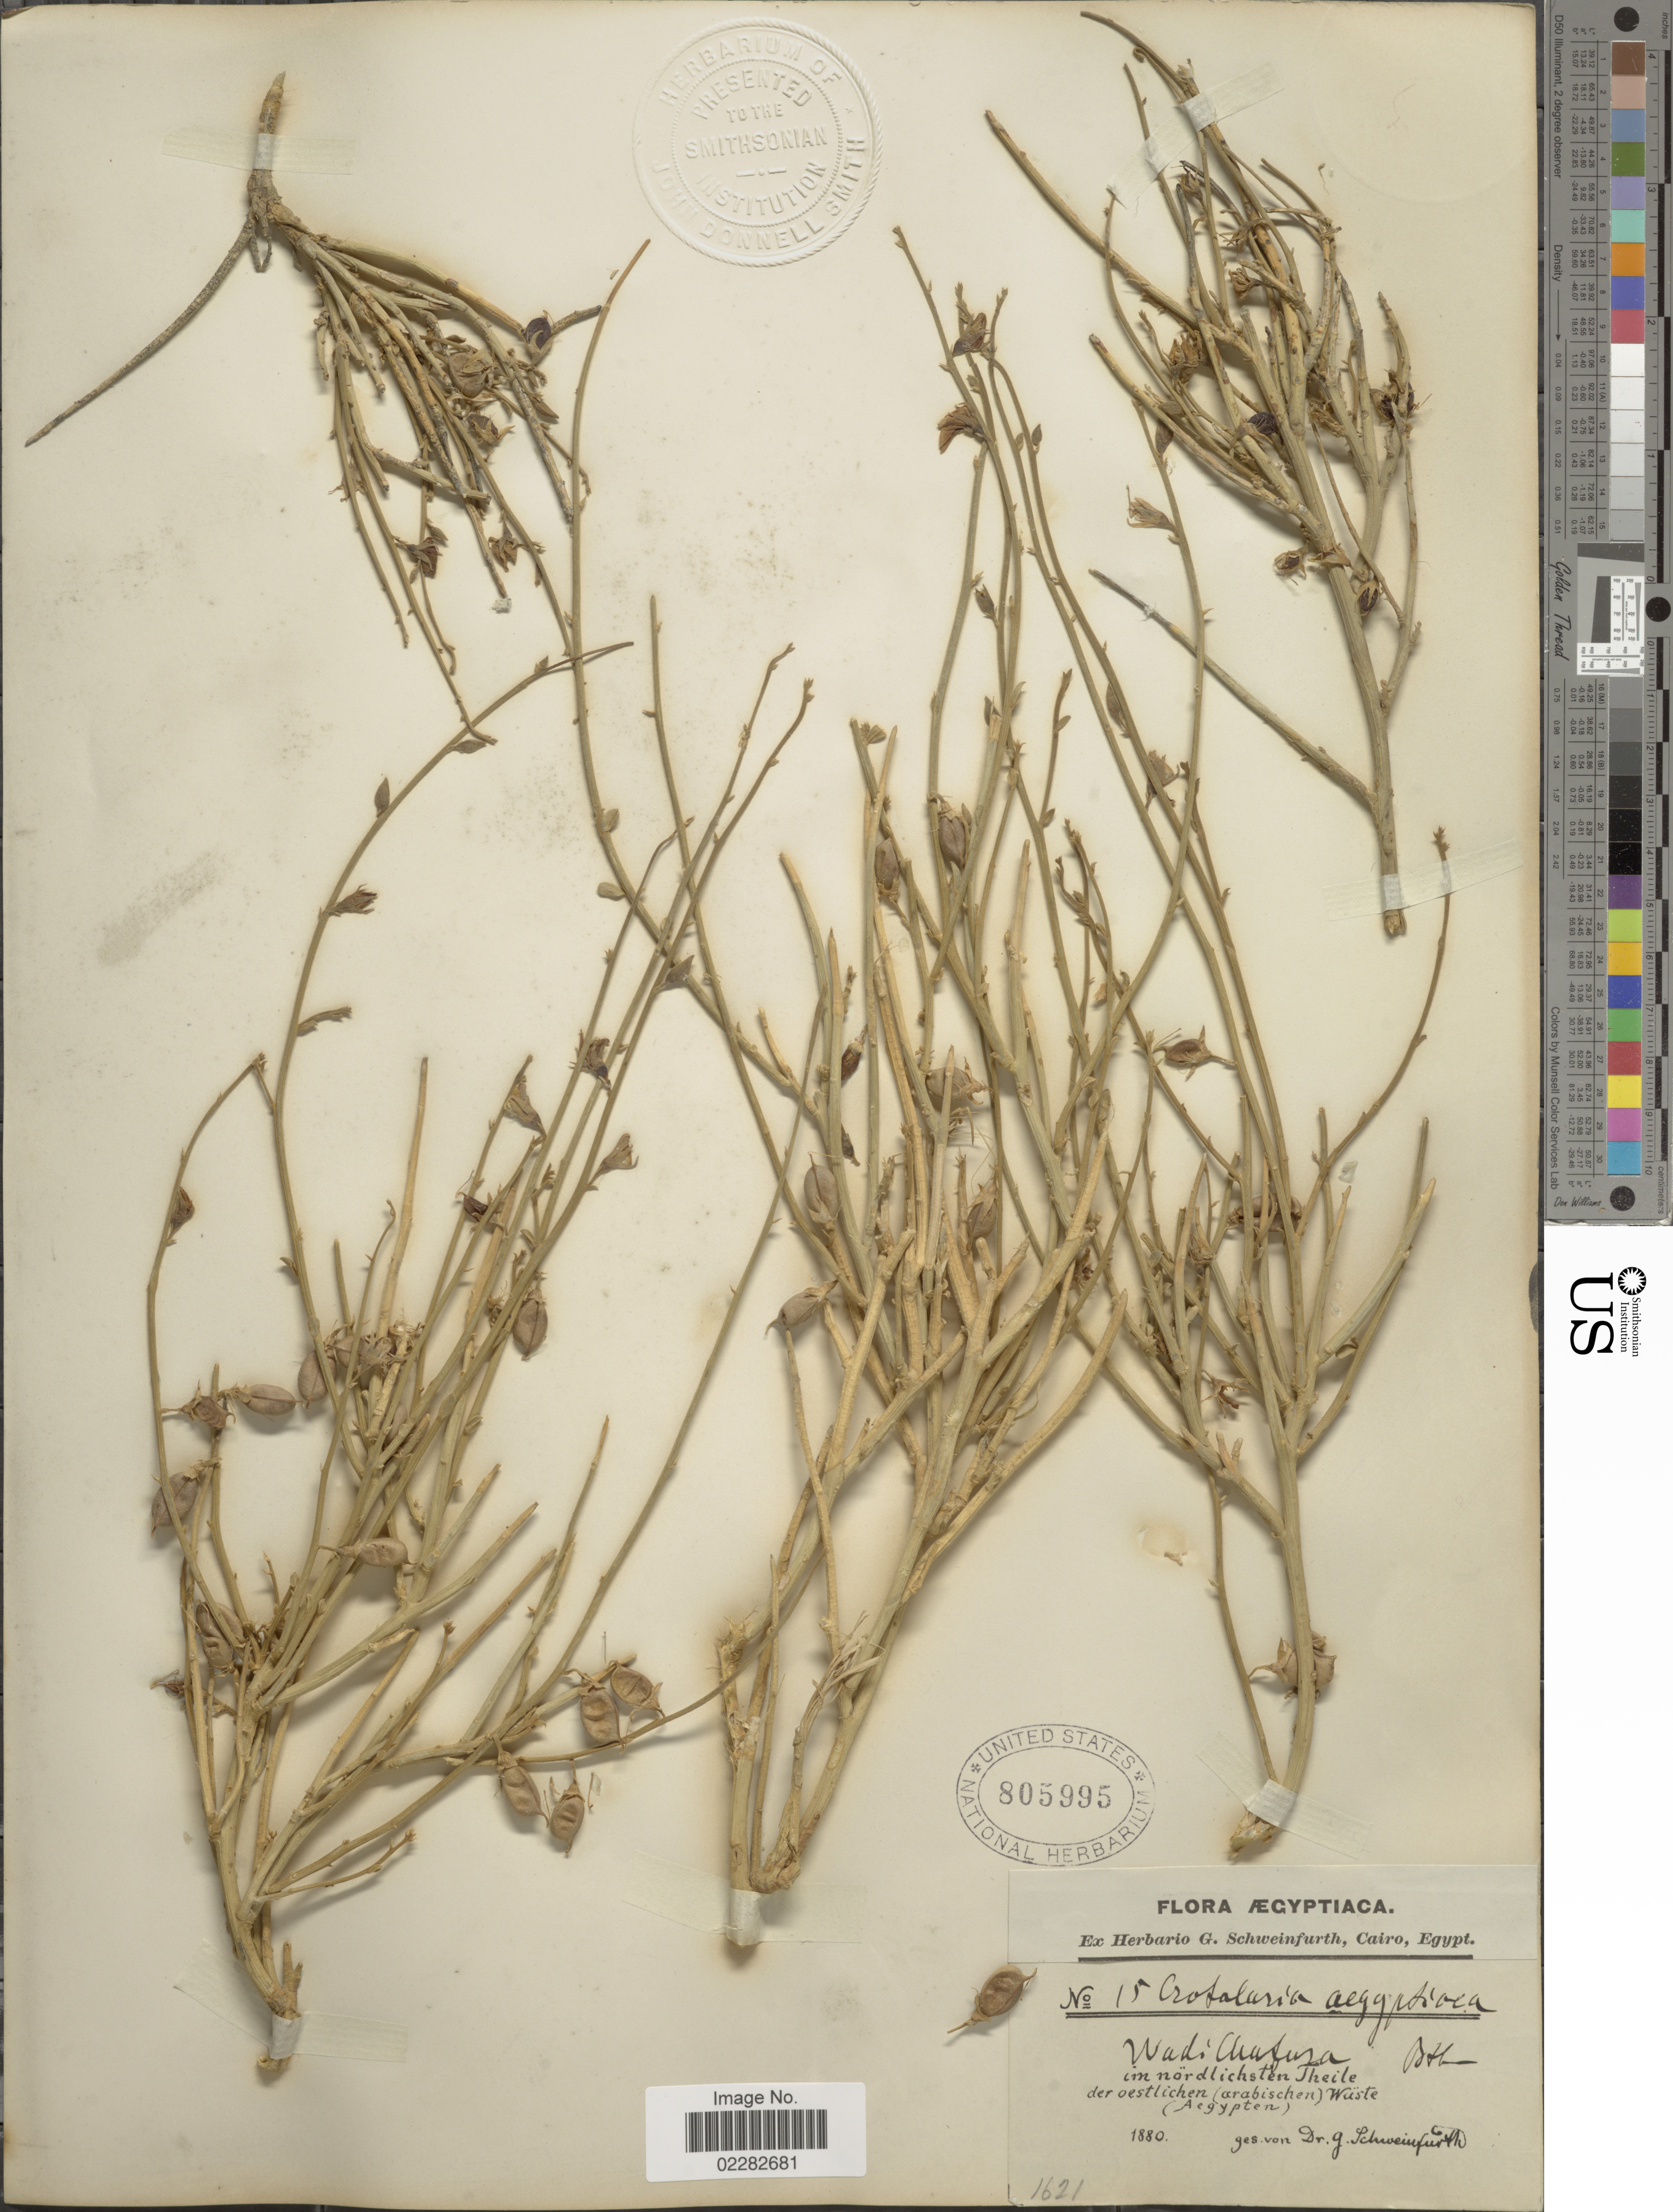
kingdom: Plantae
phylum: Tracheophyta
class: Magnoliopsida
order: Fabales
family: Fabaceae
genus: Crotalaria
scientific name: Crotalaria aegyptiaca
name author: Benth.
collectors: G. A. Schweinfurth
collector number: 15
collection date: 1880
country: Egypt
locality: Aegyptiaca,im nordlichsten Theile der oestlichen (arabischen) Wuste (Aegypten).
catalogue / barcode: US 805995